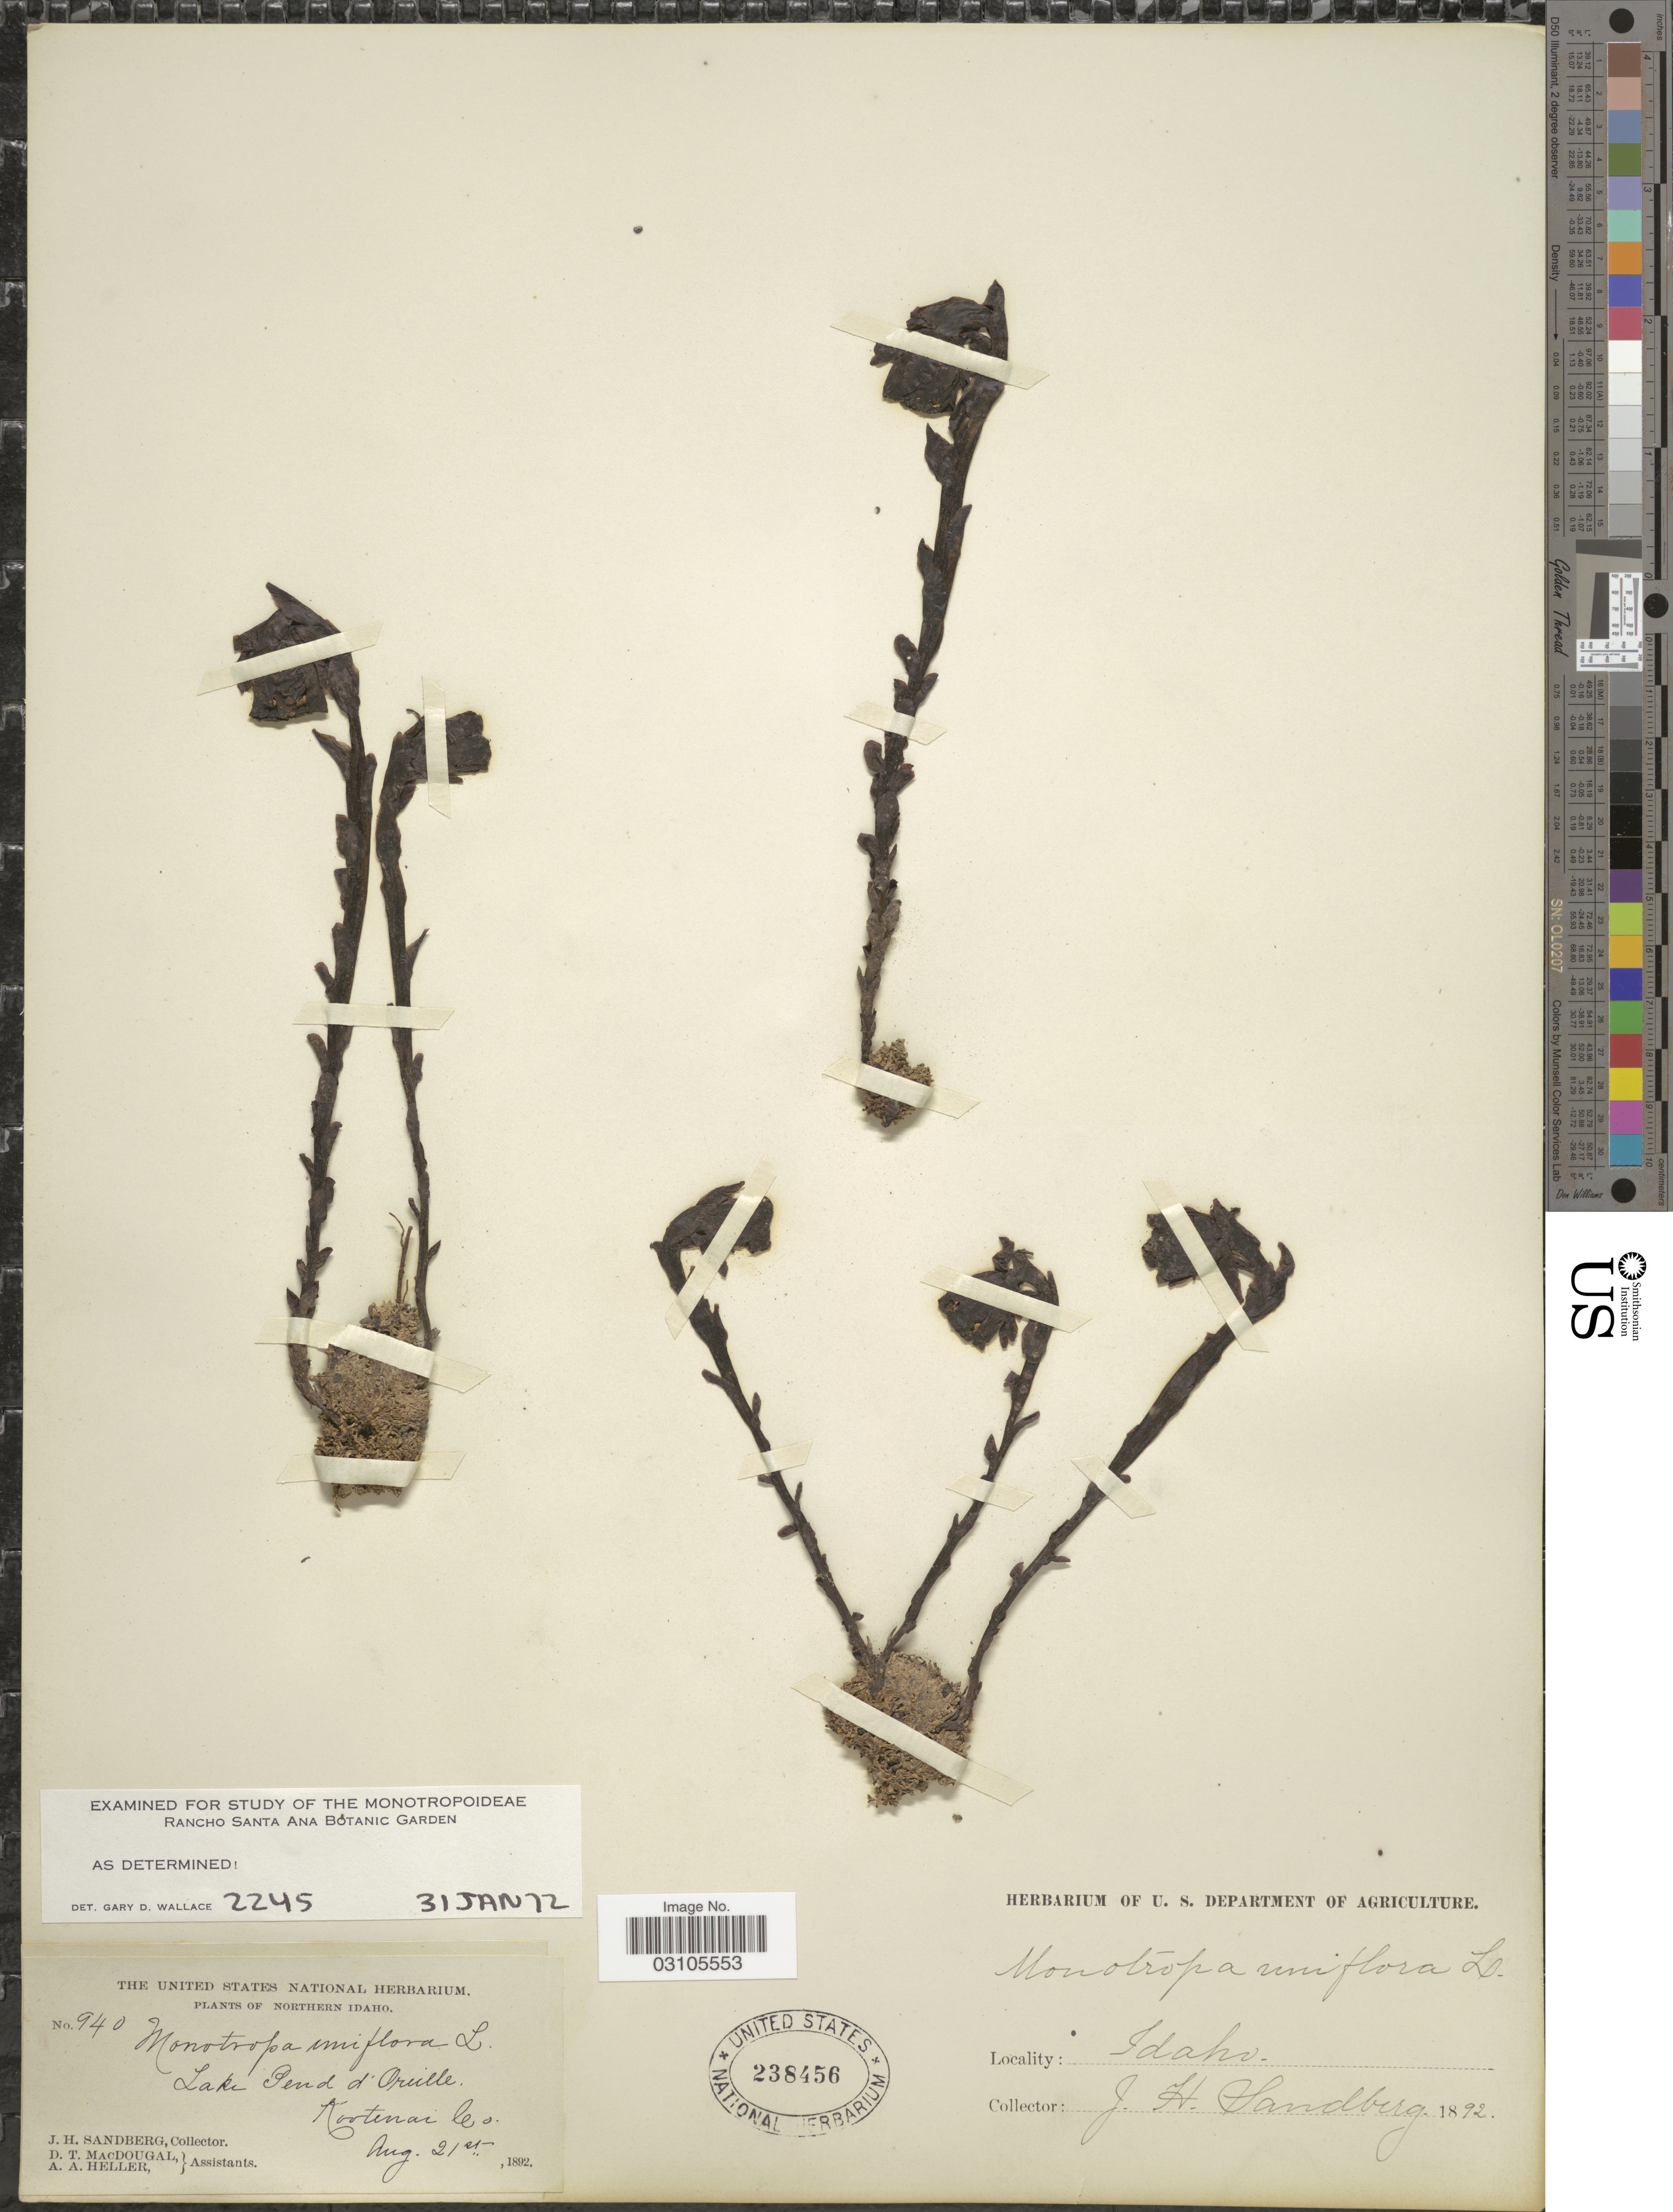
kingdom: Plantae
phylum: Tracheophyta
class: Magnoliopsida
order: Ericales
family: Ericaceae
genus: Monotropa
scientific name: Monotropa uniflora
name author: L.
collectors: J. H. Sandberg, D. T. MacDougal & A. A. Heller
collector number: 940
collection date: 1892-08-21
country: United States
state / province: Idaho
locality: Northern Idaho. Lake Pend d'Oreille. Kootenai Co.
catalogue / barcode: US 238456